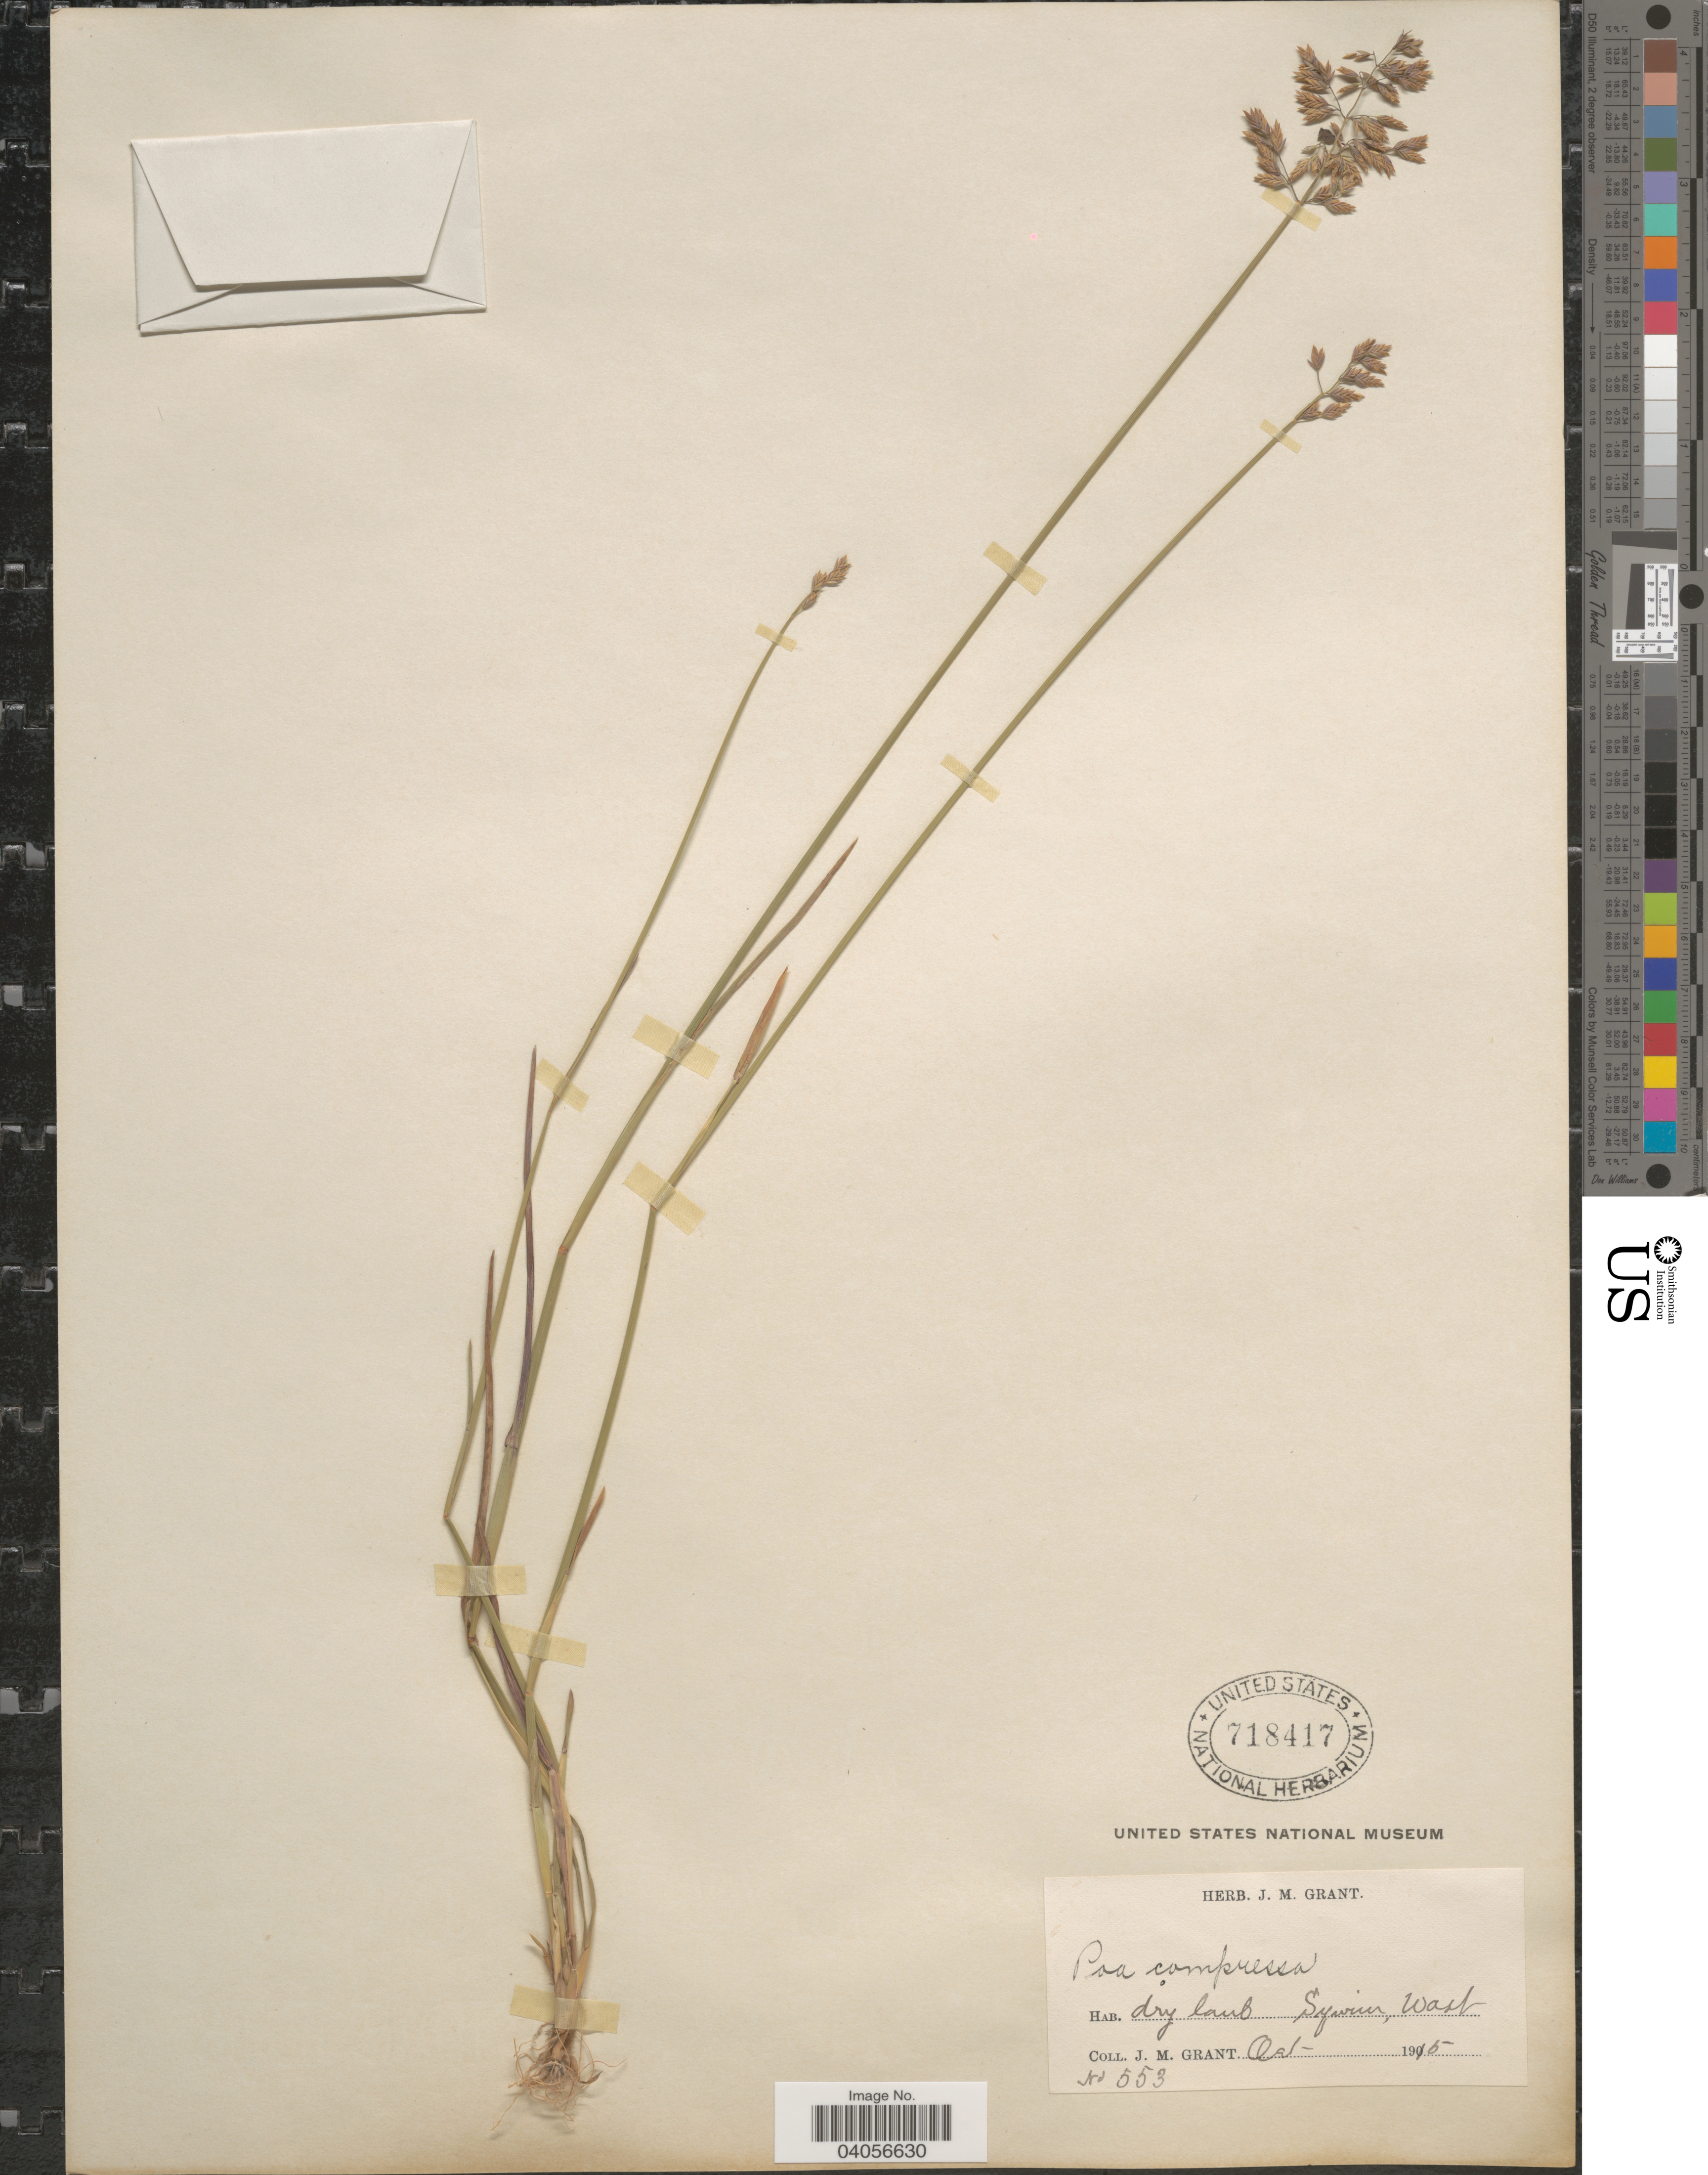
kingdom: Plantae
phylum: Tracheophyta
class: Liliopsida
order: Poales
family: Poaceae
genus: Poa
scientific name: Poa compressa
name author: L.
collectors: J. M. Grant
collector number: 553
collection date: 1915-10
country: United States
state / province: Washington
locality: Dry land. Sywim.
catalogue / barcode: US 718417